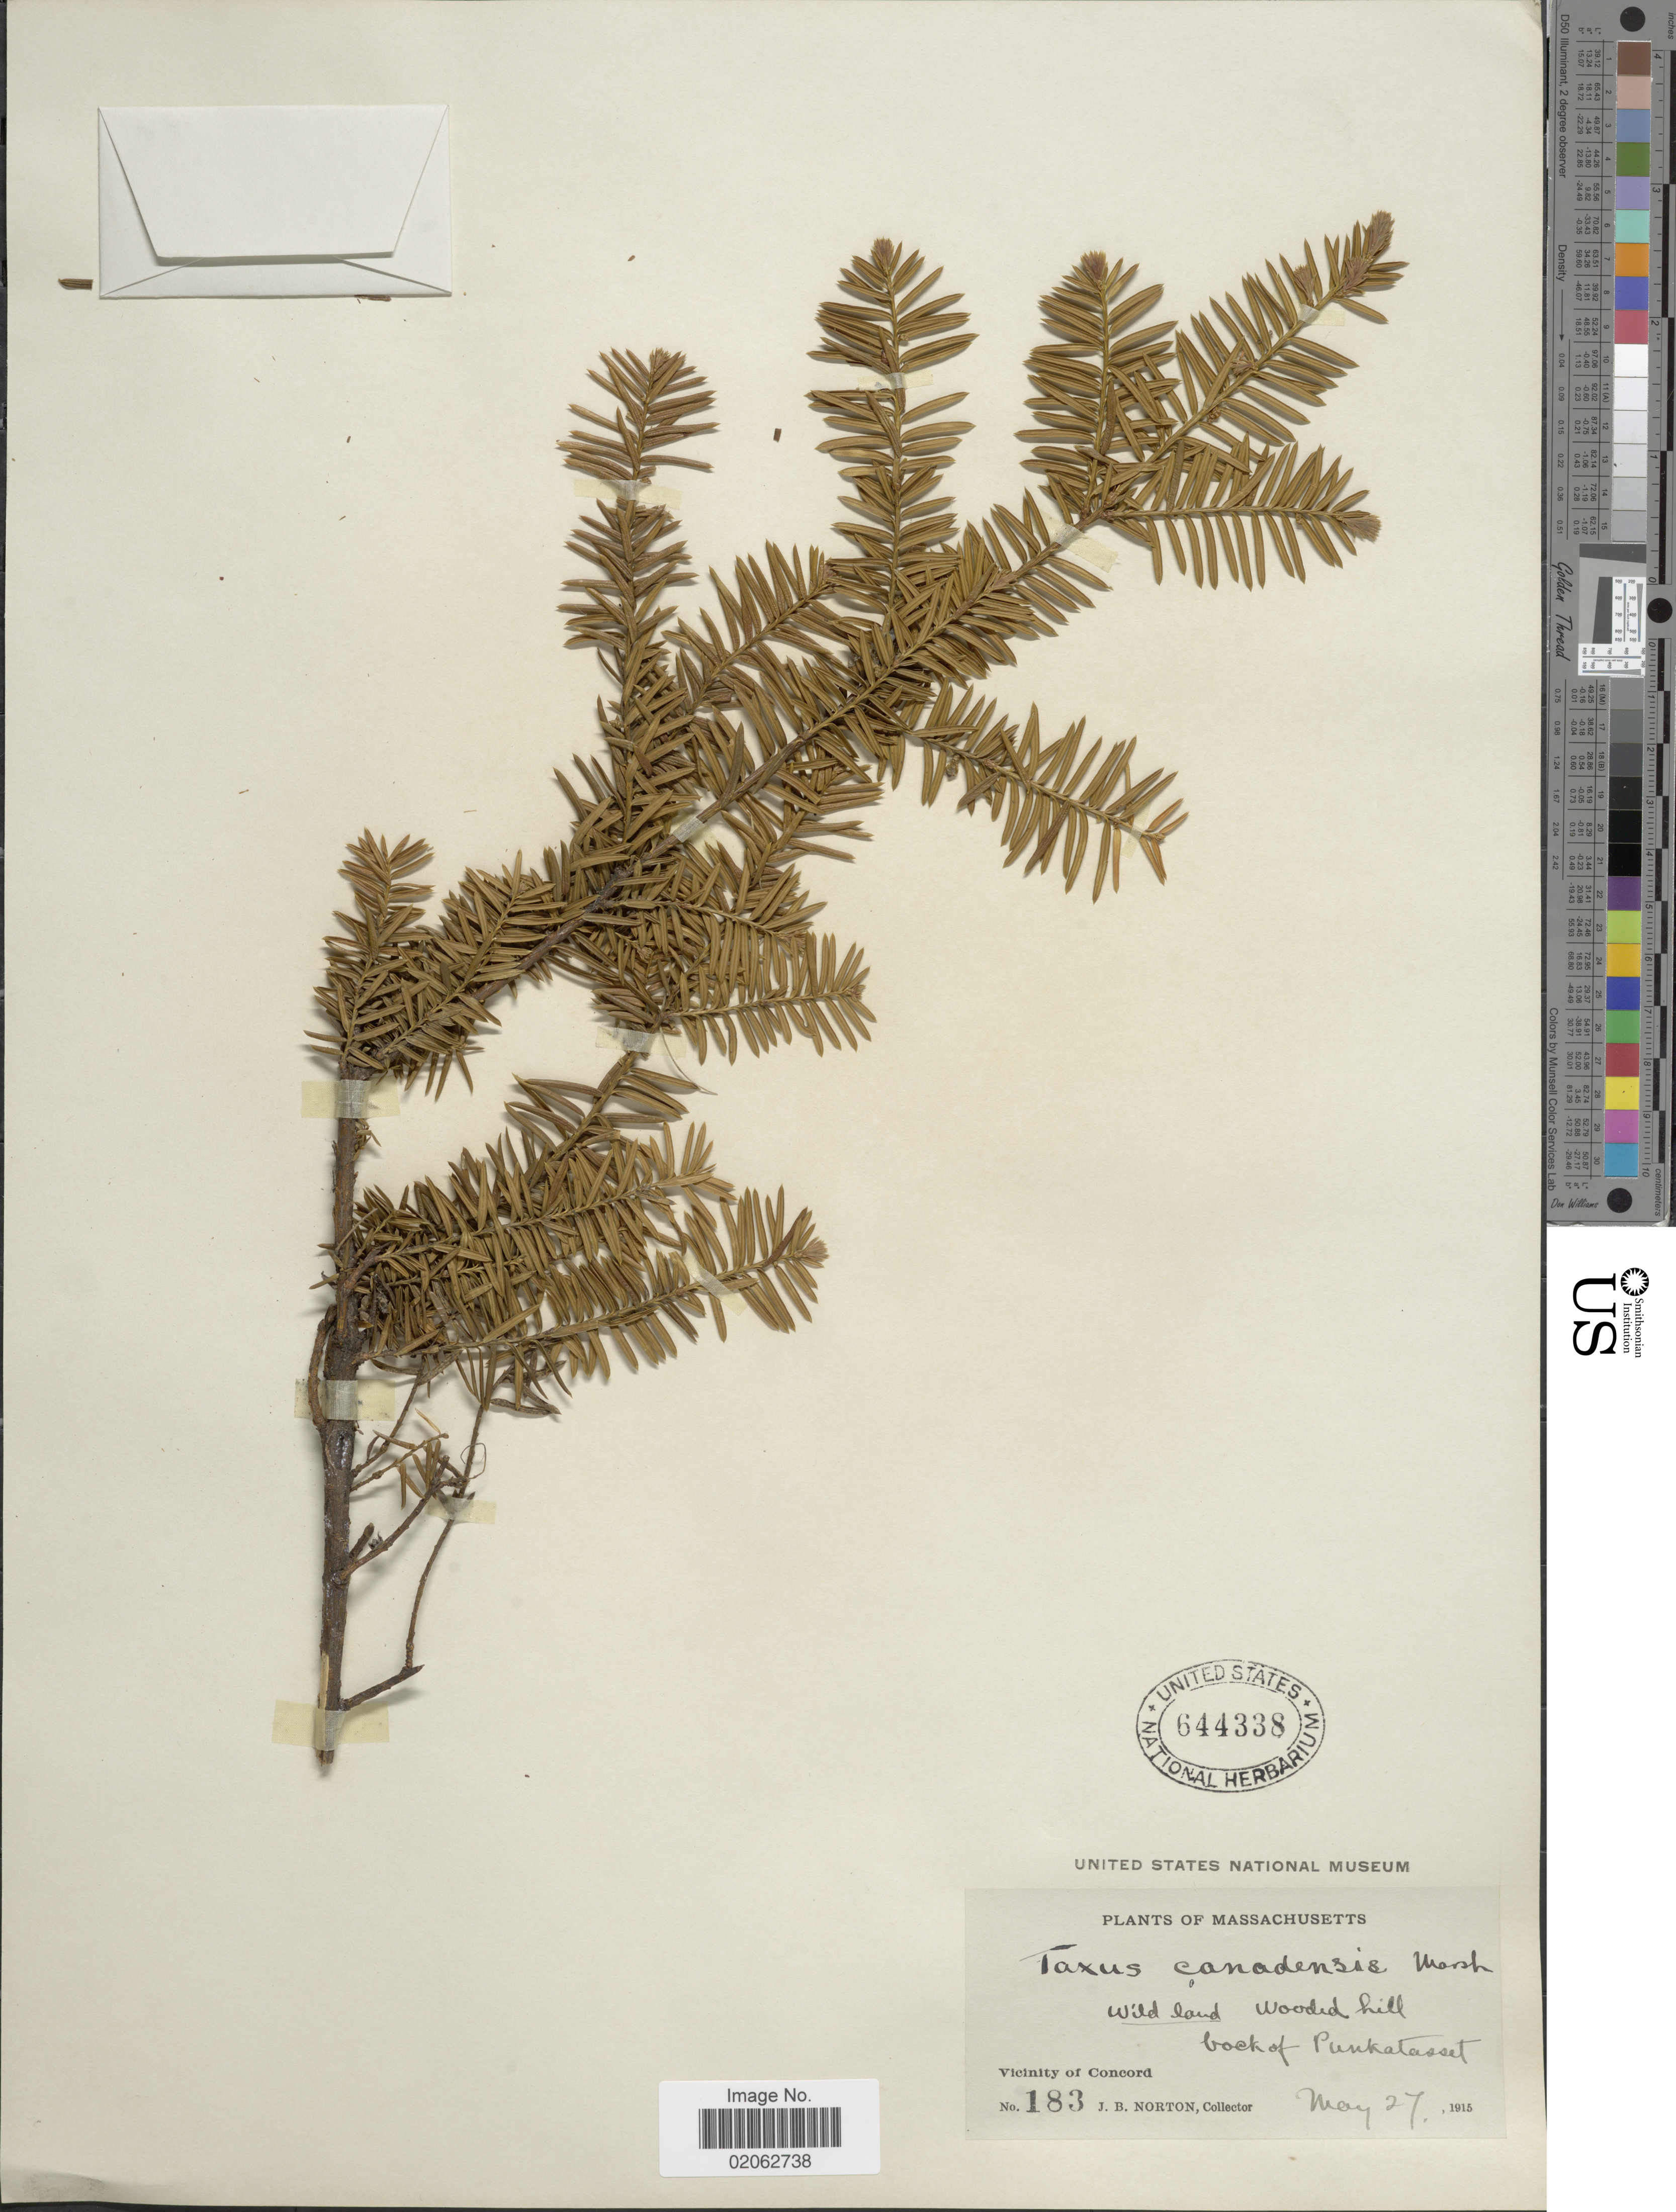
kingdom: Plantae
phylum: Tracheophyta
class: Pinopsida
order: Pinales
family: Taxaceae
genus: Taxus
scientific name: Taxus canadensis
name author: Marshall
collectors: J. B. Norton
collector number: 183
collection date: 1915-05-27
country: United States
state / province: Massachusetts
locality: Wild land, Wooded hill, Bock of Punkatasset, Vicinity of Concord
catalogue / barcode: US 644338